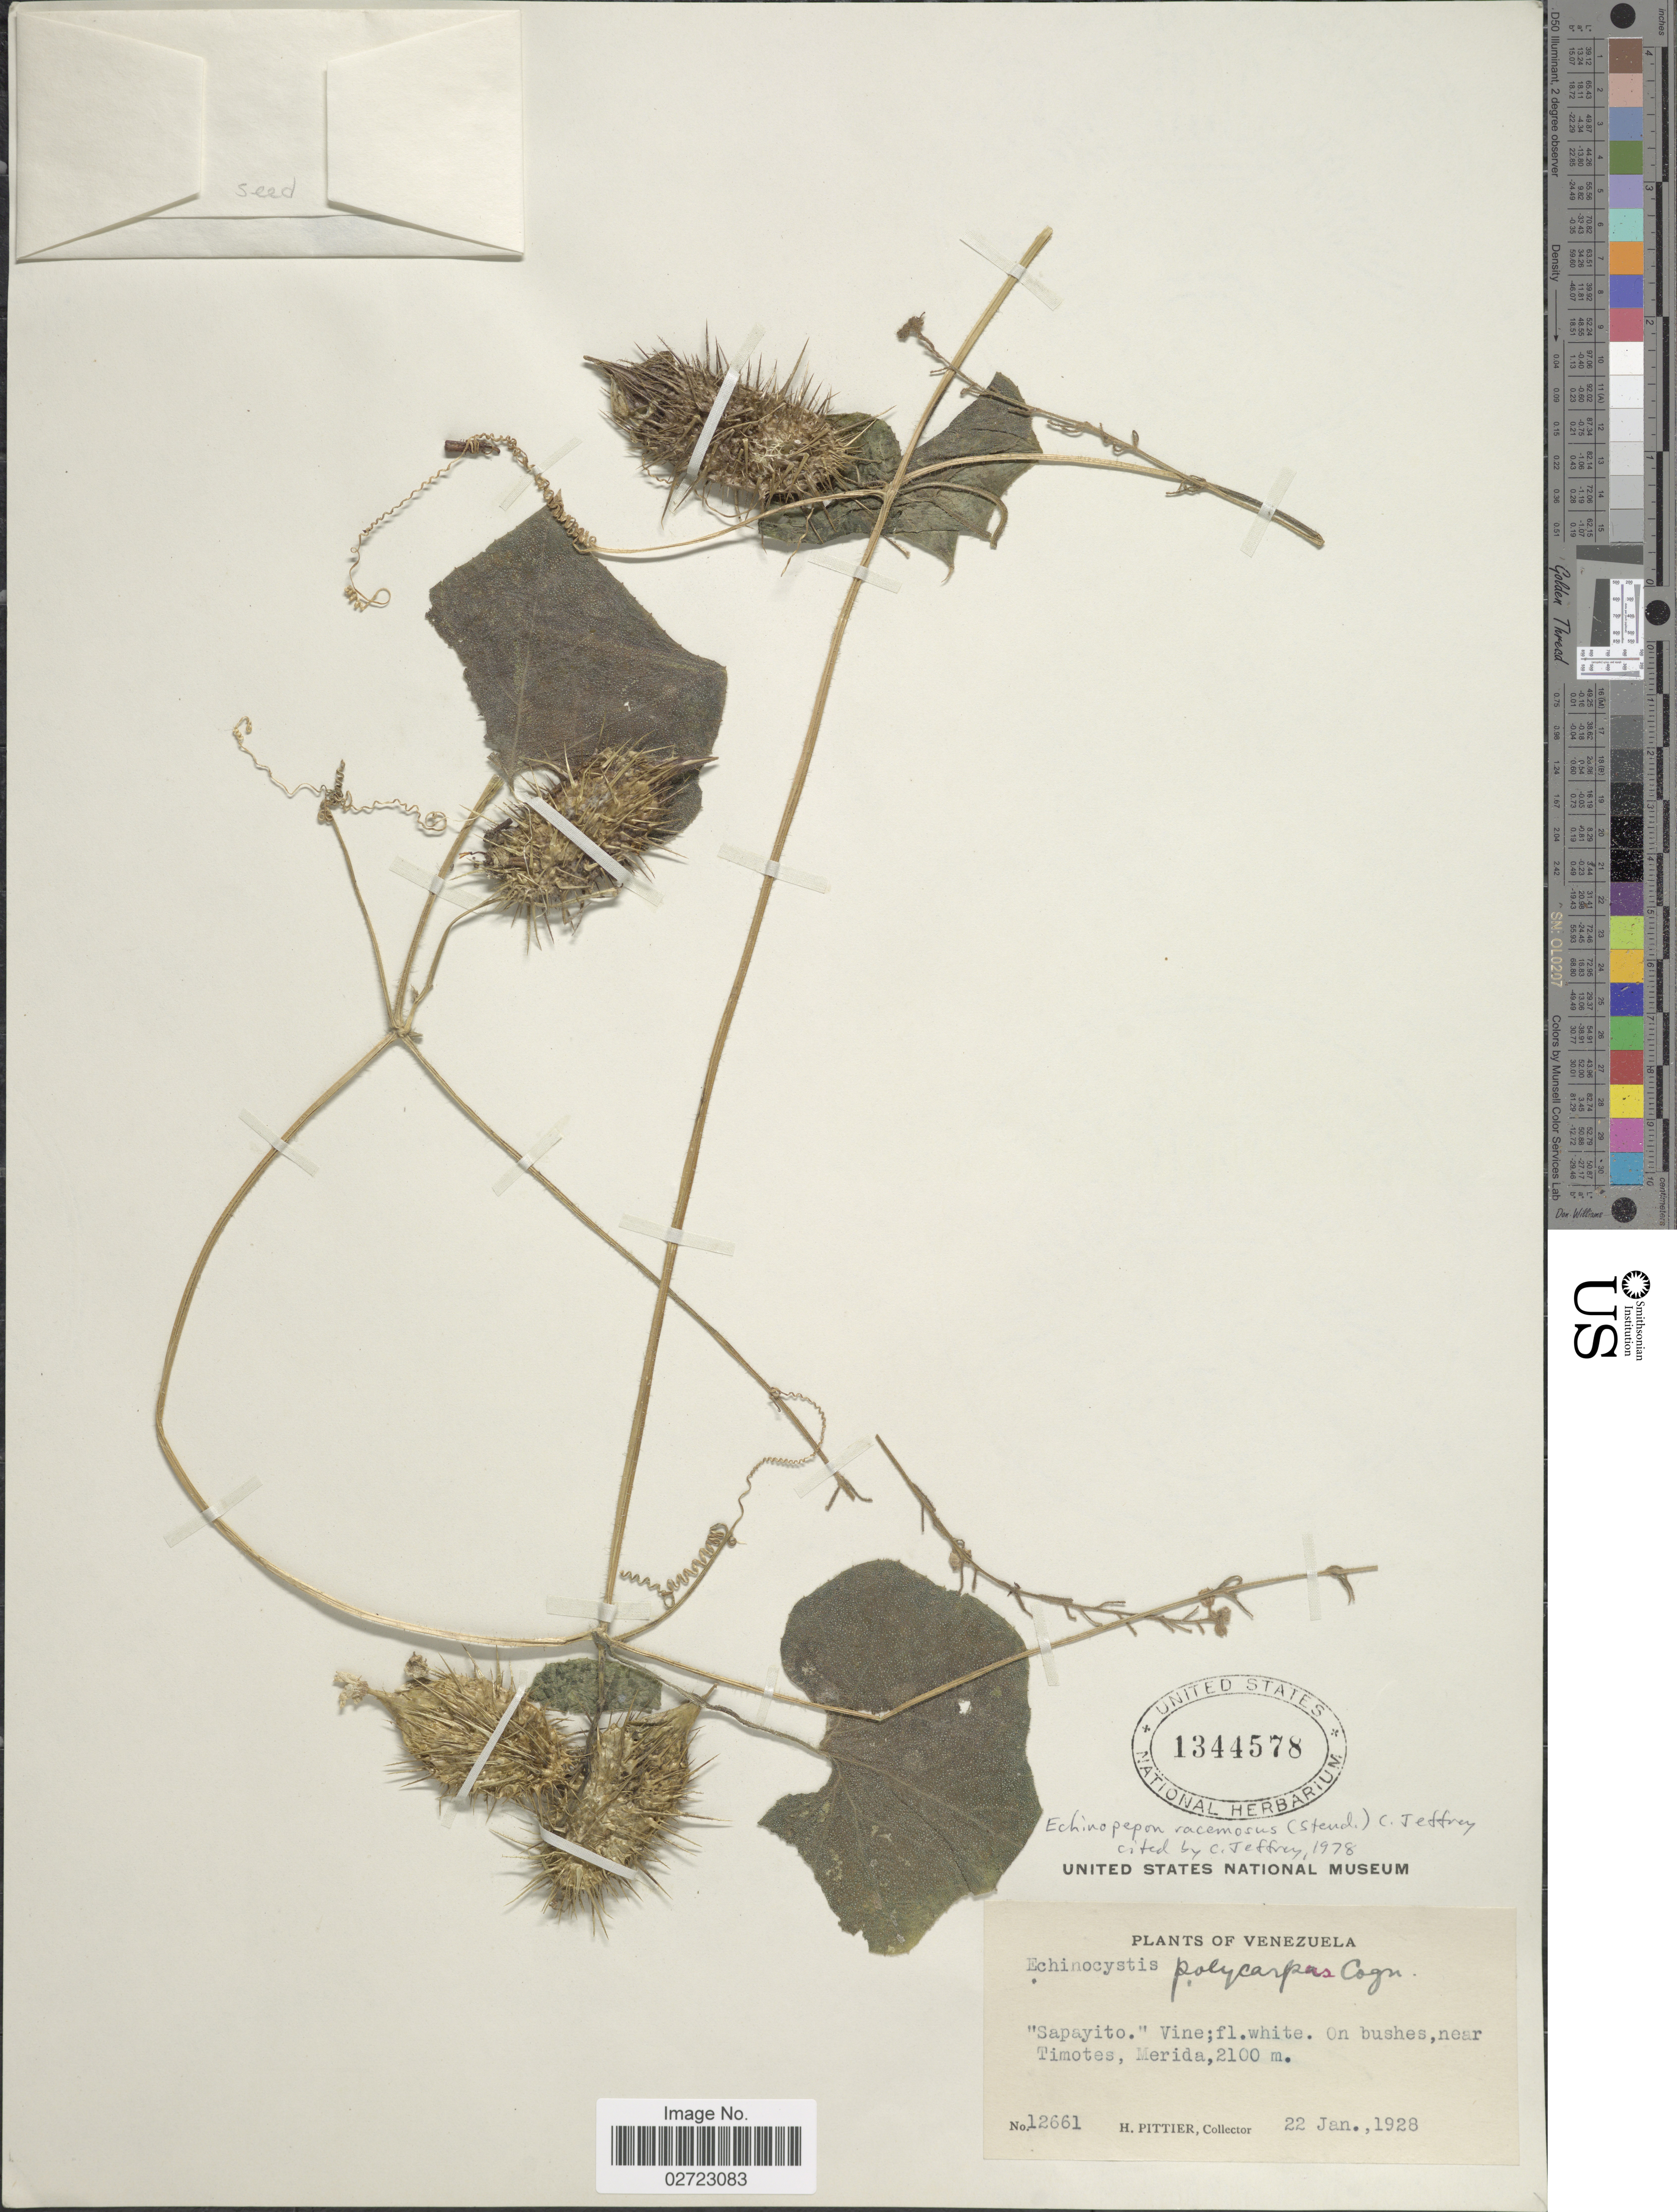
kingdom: Plantae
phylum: Tracheophyta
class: Magnoliopsida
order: Cucurbitales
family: Cucurbitaceae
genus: Echinopepon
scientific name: Echinopepon racemosus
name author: (Steud.) C. Jeffrey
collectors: H. F. Pittier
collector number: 12661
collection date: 1928-01-22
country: Venezuela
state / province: Mérida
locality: On bushes, near Timotes.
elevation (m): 2100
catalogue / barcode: US 1344578